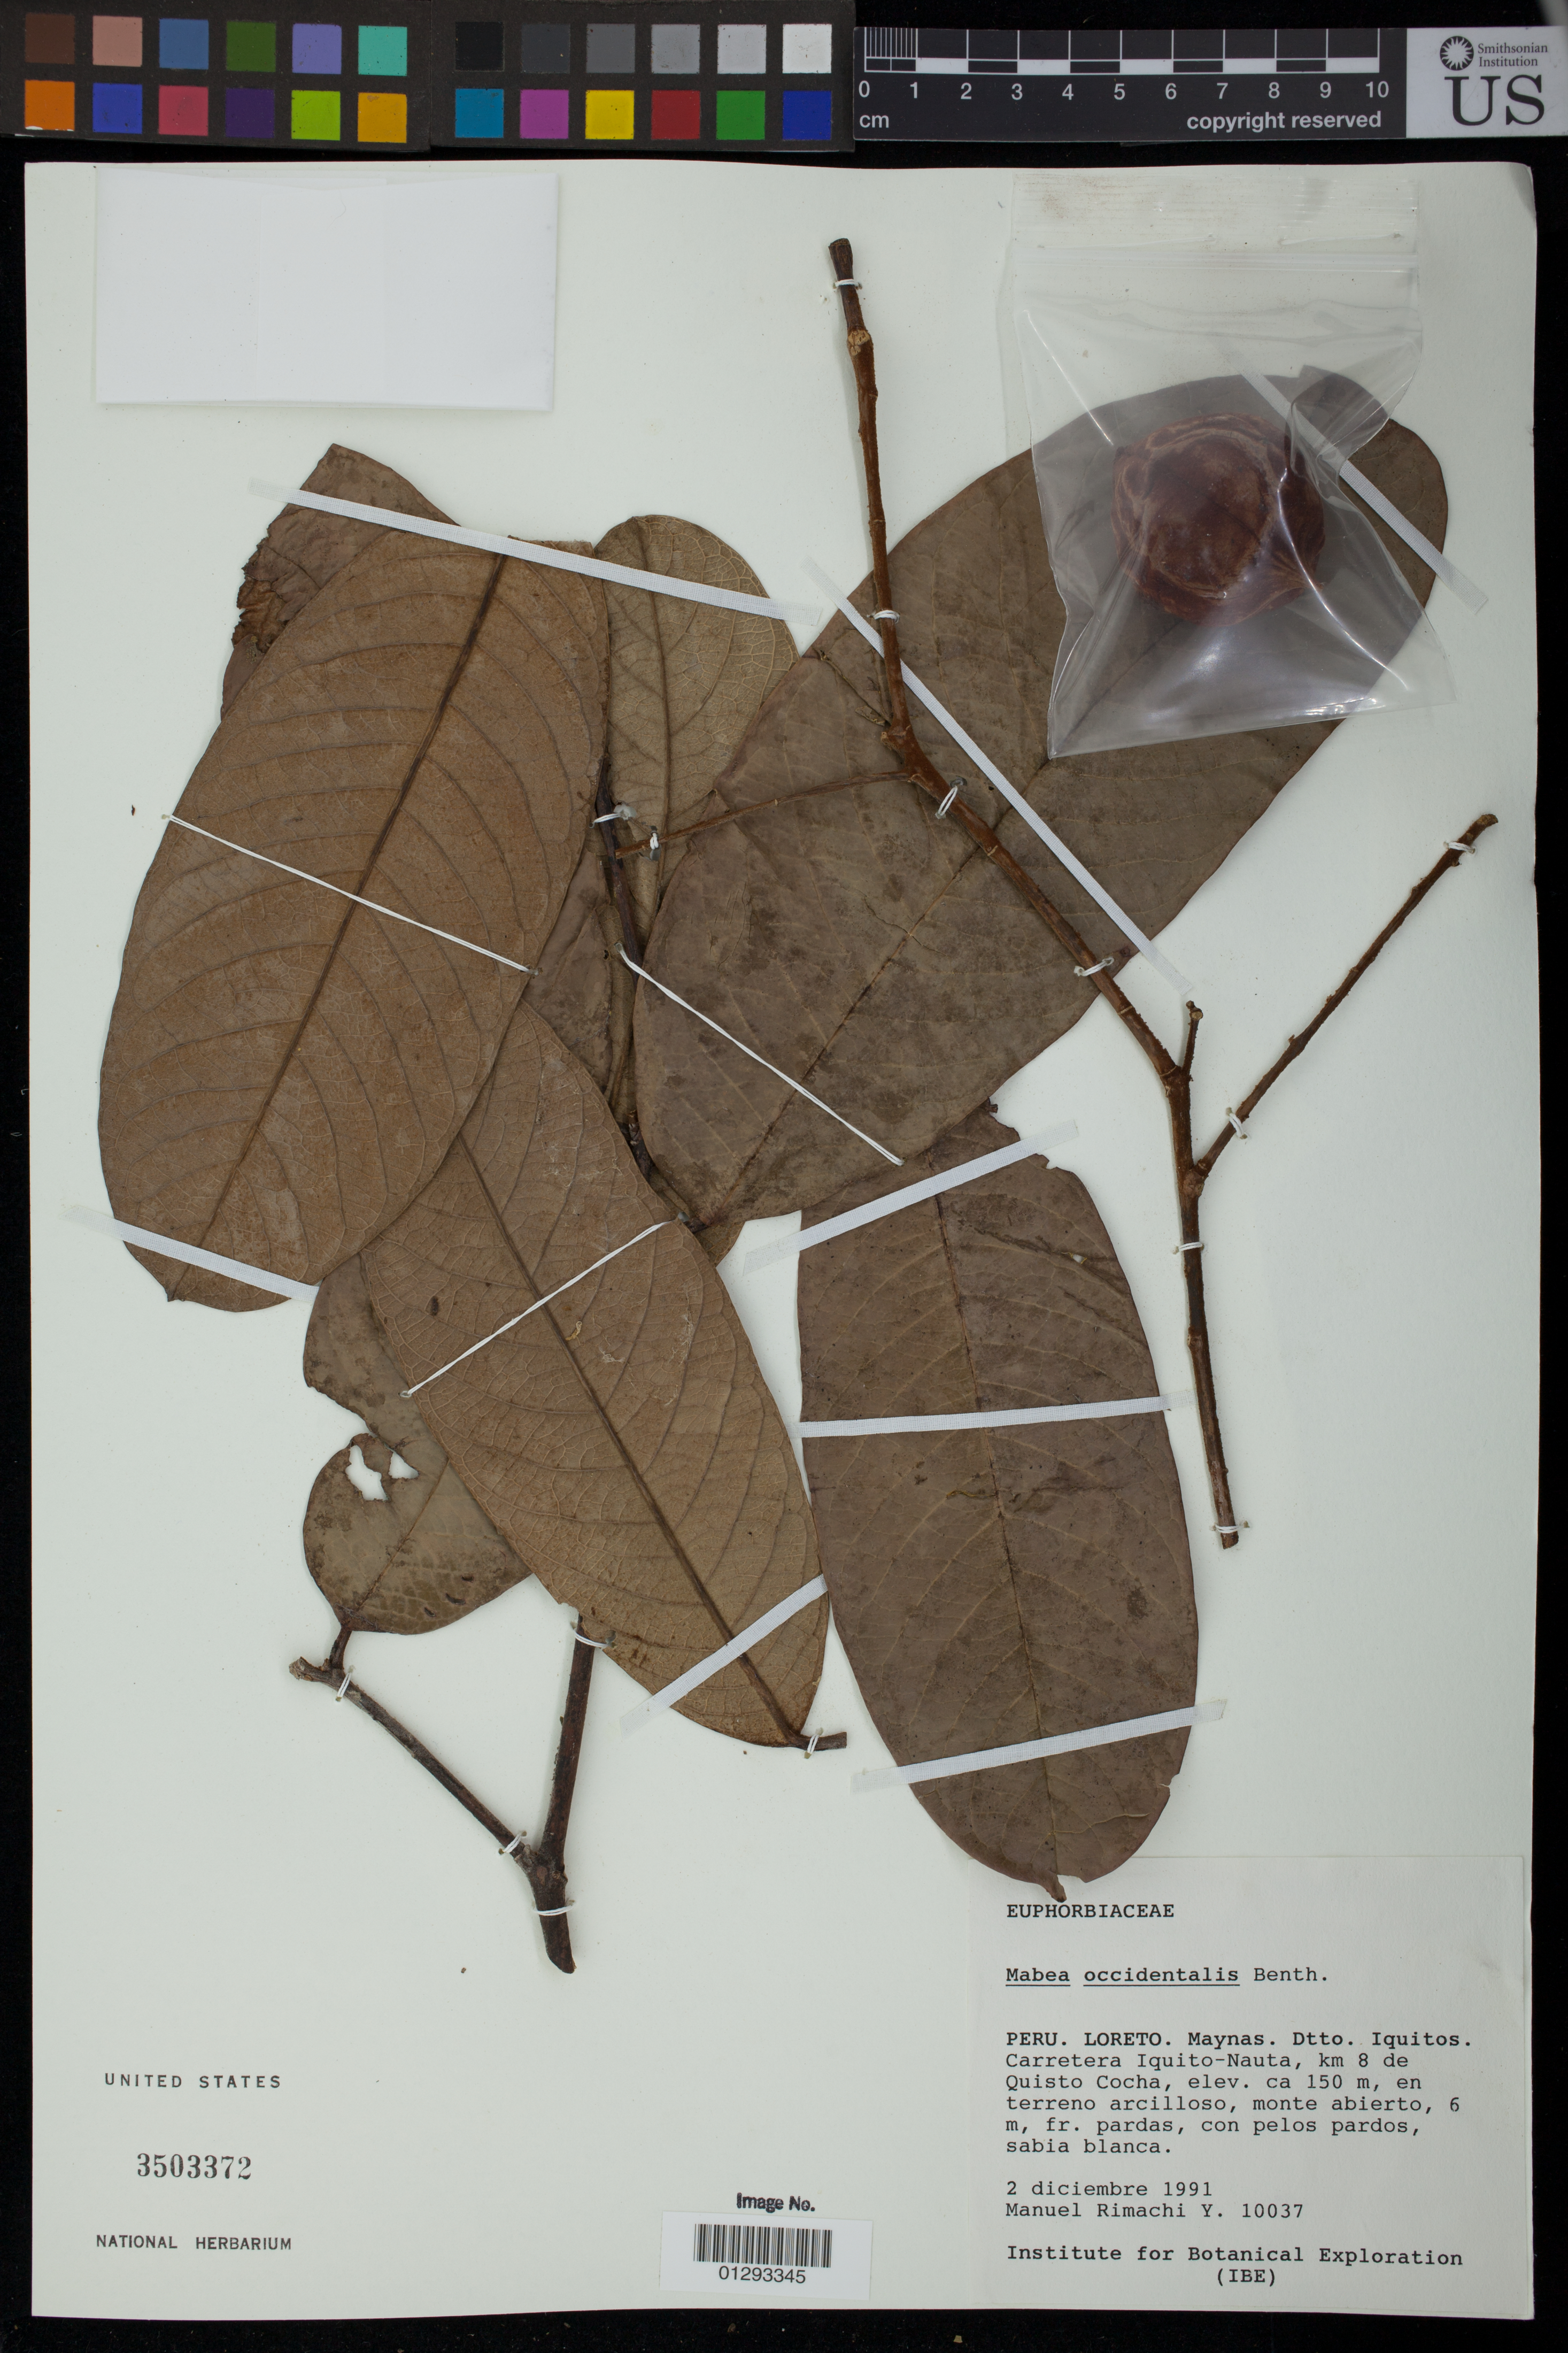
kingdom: Plantae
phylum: Tracheophyta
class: Magnoliopsida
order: Malpighiales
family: Euphorbiaceae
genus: Mabea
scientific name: Mabea occidentalis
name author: Benth.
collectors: M. Rimachi Y.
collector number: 10037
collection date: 1991-12-02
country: Peru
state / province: Loreto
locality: Maynas. Dtto. Iquitos. Carretera Iquito-Nauta, km 8 de Quisto Cocha.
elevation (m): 150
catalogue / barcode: US 3503372